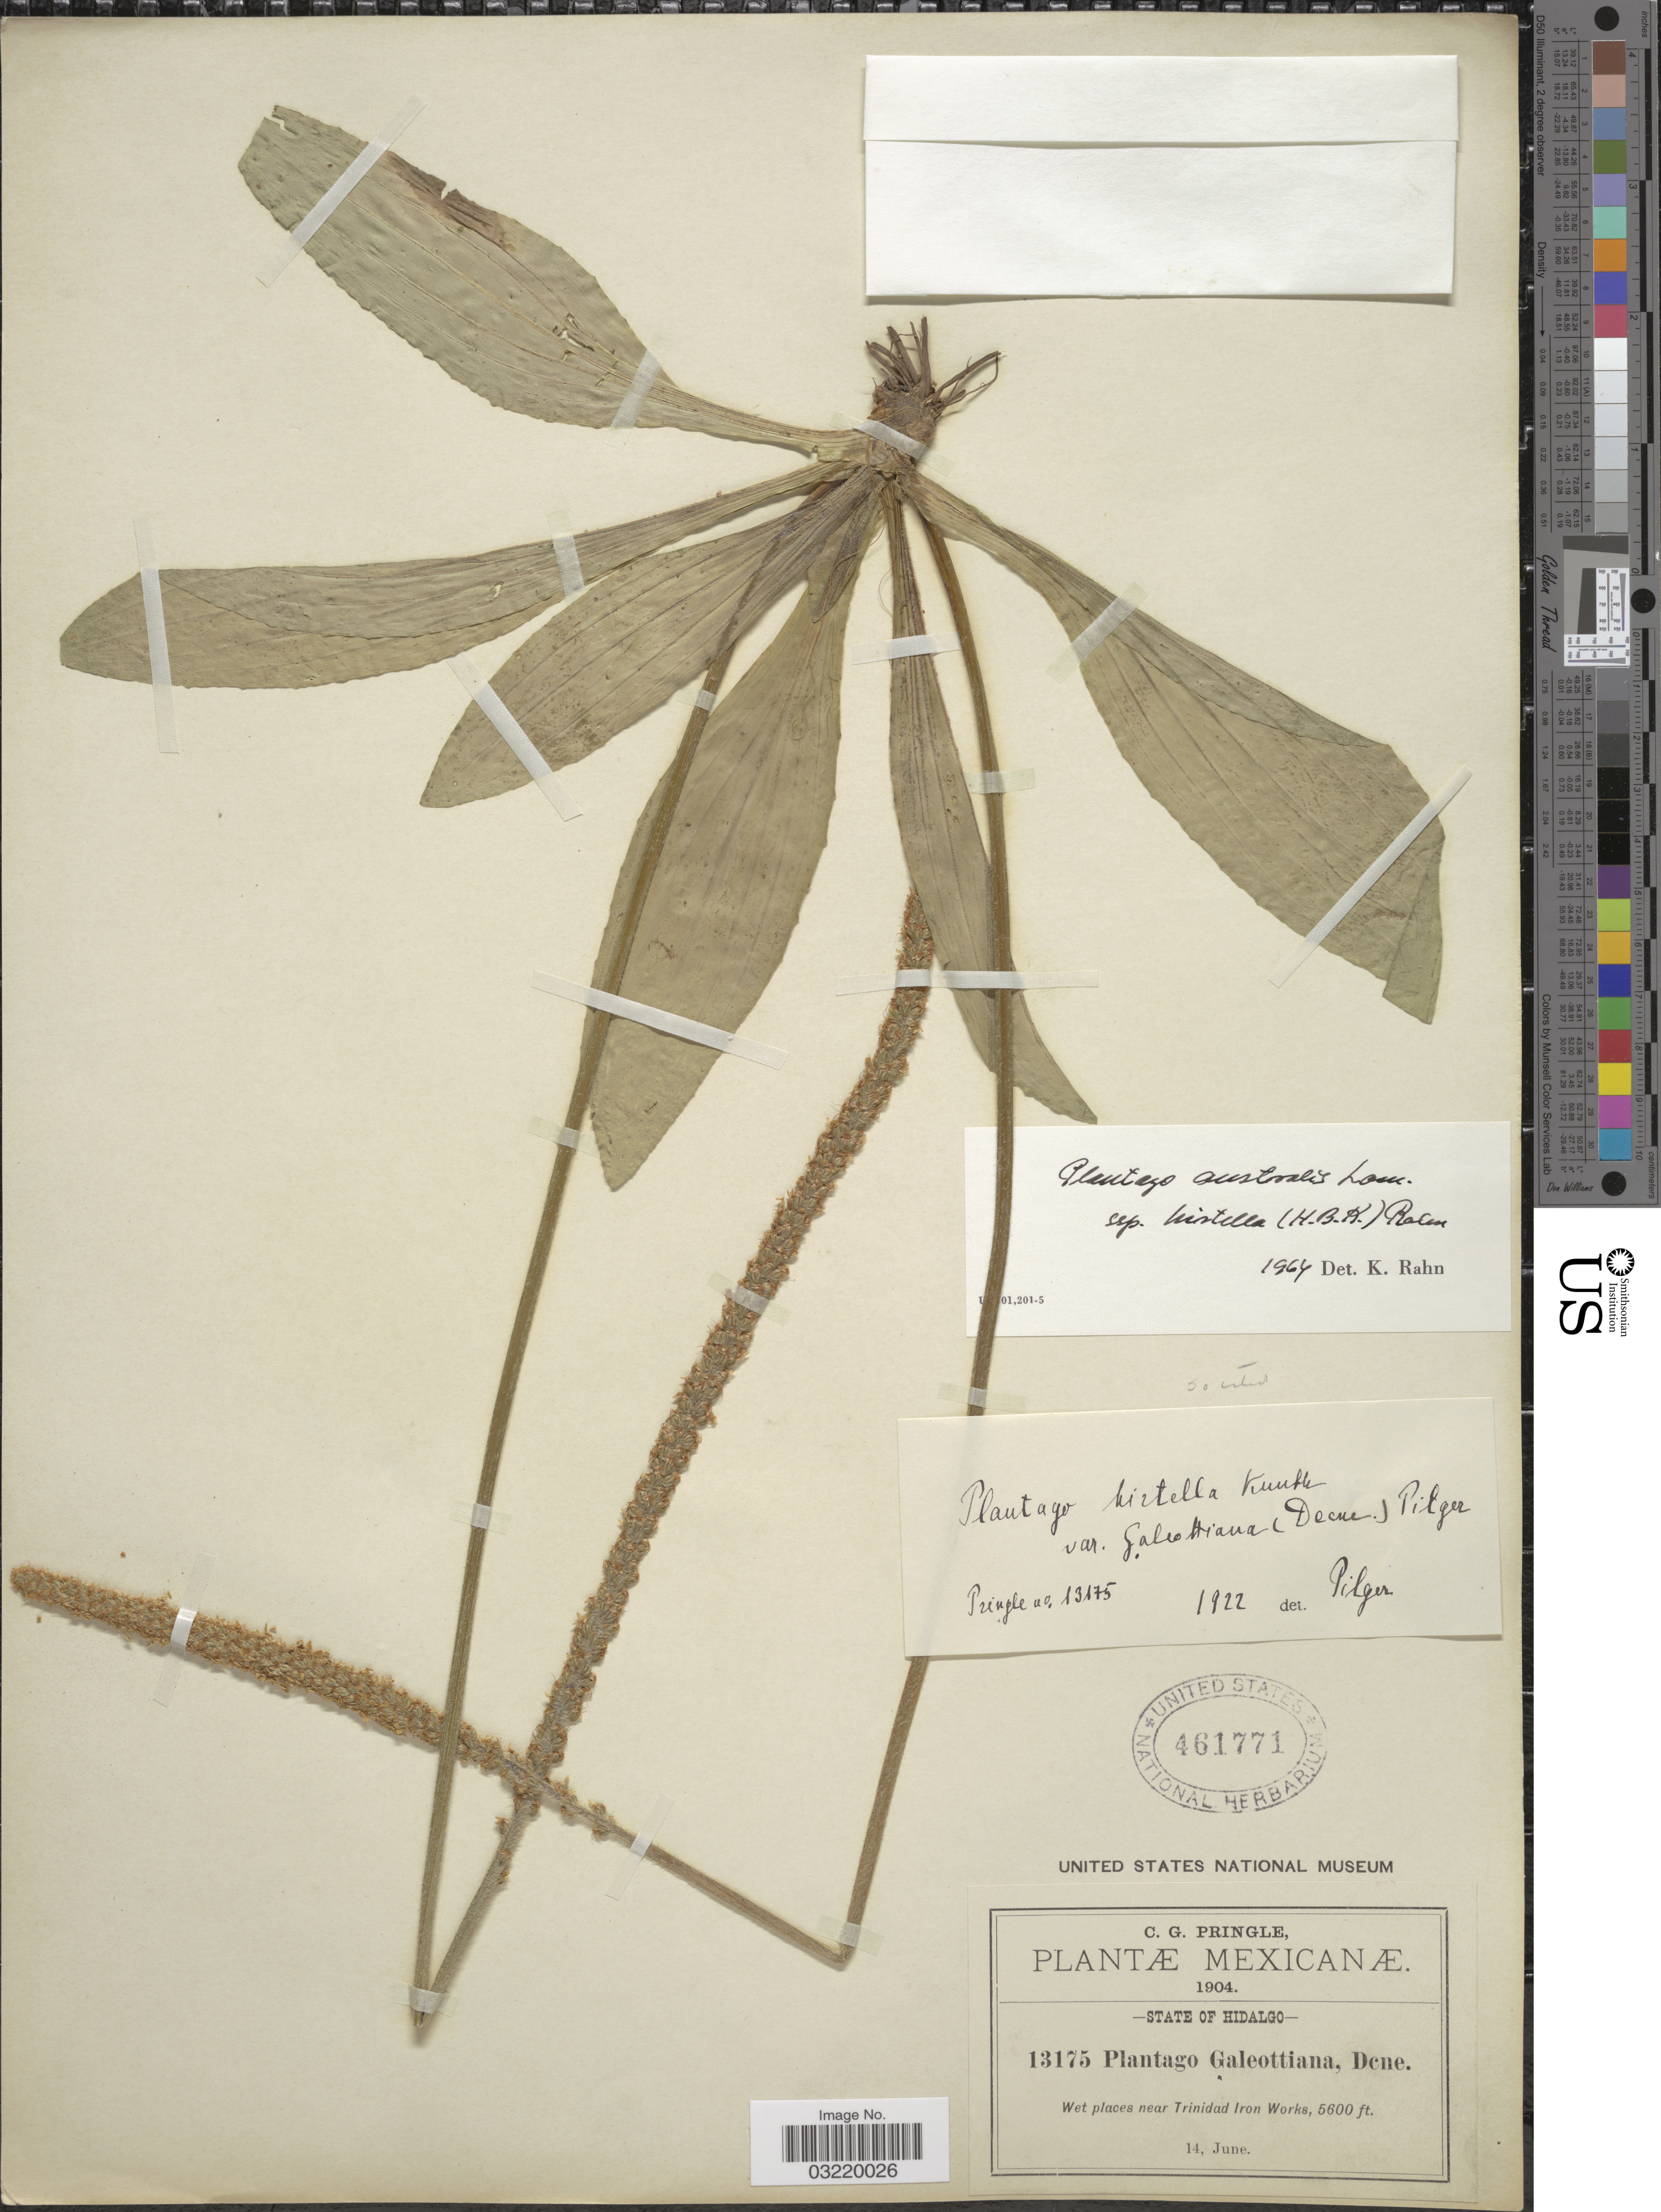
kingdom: Plantae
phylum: Tracheophyta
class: Magnoliopsida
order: Lamiales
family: Plantaginaceae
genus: Plantago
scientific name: Plantago australis subsp. hirtella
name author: (Kunth) Rahn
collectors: C. G. Pringle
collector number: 13175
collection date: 1904-06-14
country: Mexico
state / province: Hidalgo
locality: Wet places near Trinidad Iron Works.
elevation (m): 1707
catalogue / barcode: US 461771